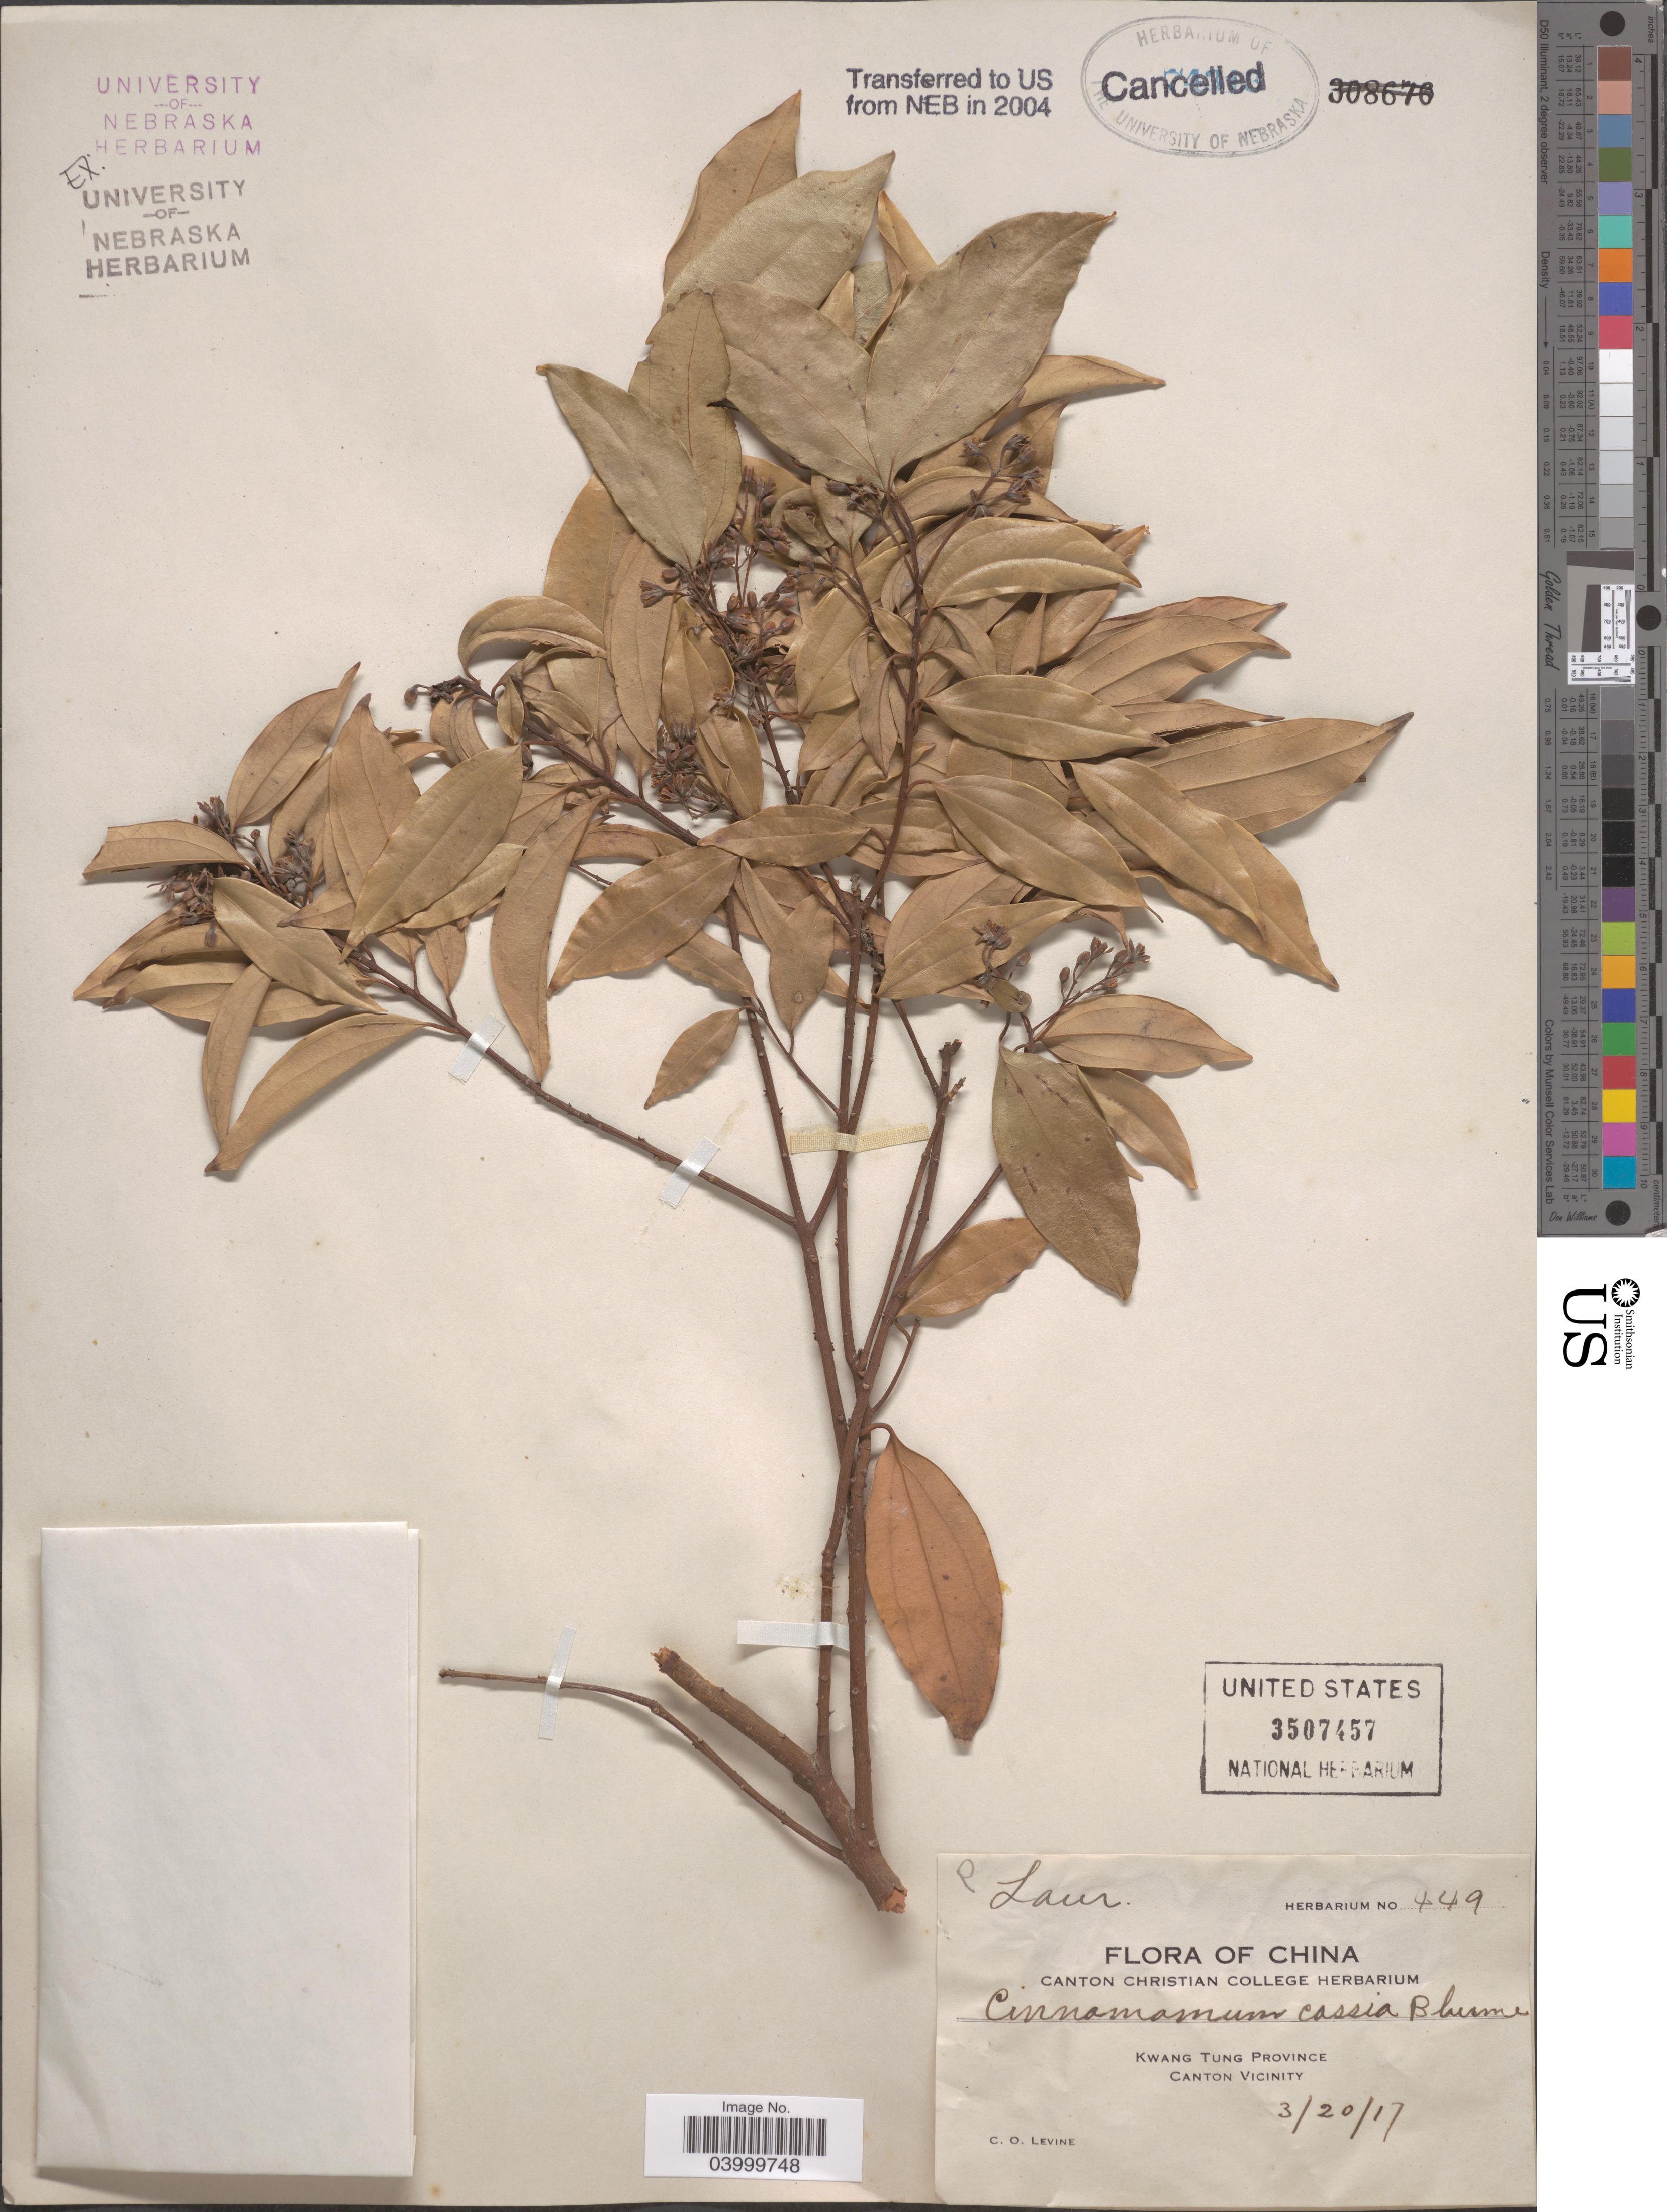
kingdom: Plantae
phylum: Tracheophyta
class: Magnoliopsida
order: Laurales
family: Lauraceae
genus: Cinnamomum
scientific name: Cinnamomum cassia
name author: (L.) D. Don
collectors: C. O. Levine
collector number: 449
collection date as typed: Transcribed d/m/y: 20/3/17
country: China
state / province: Guangdong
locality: Kwang Tung Province. Canton Vicinity.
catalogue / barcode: US 3507457